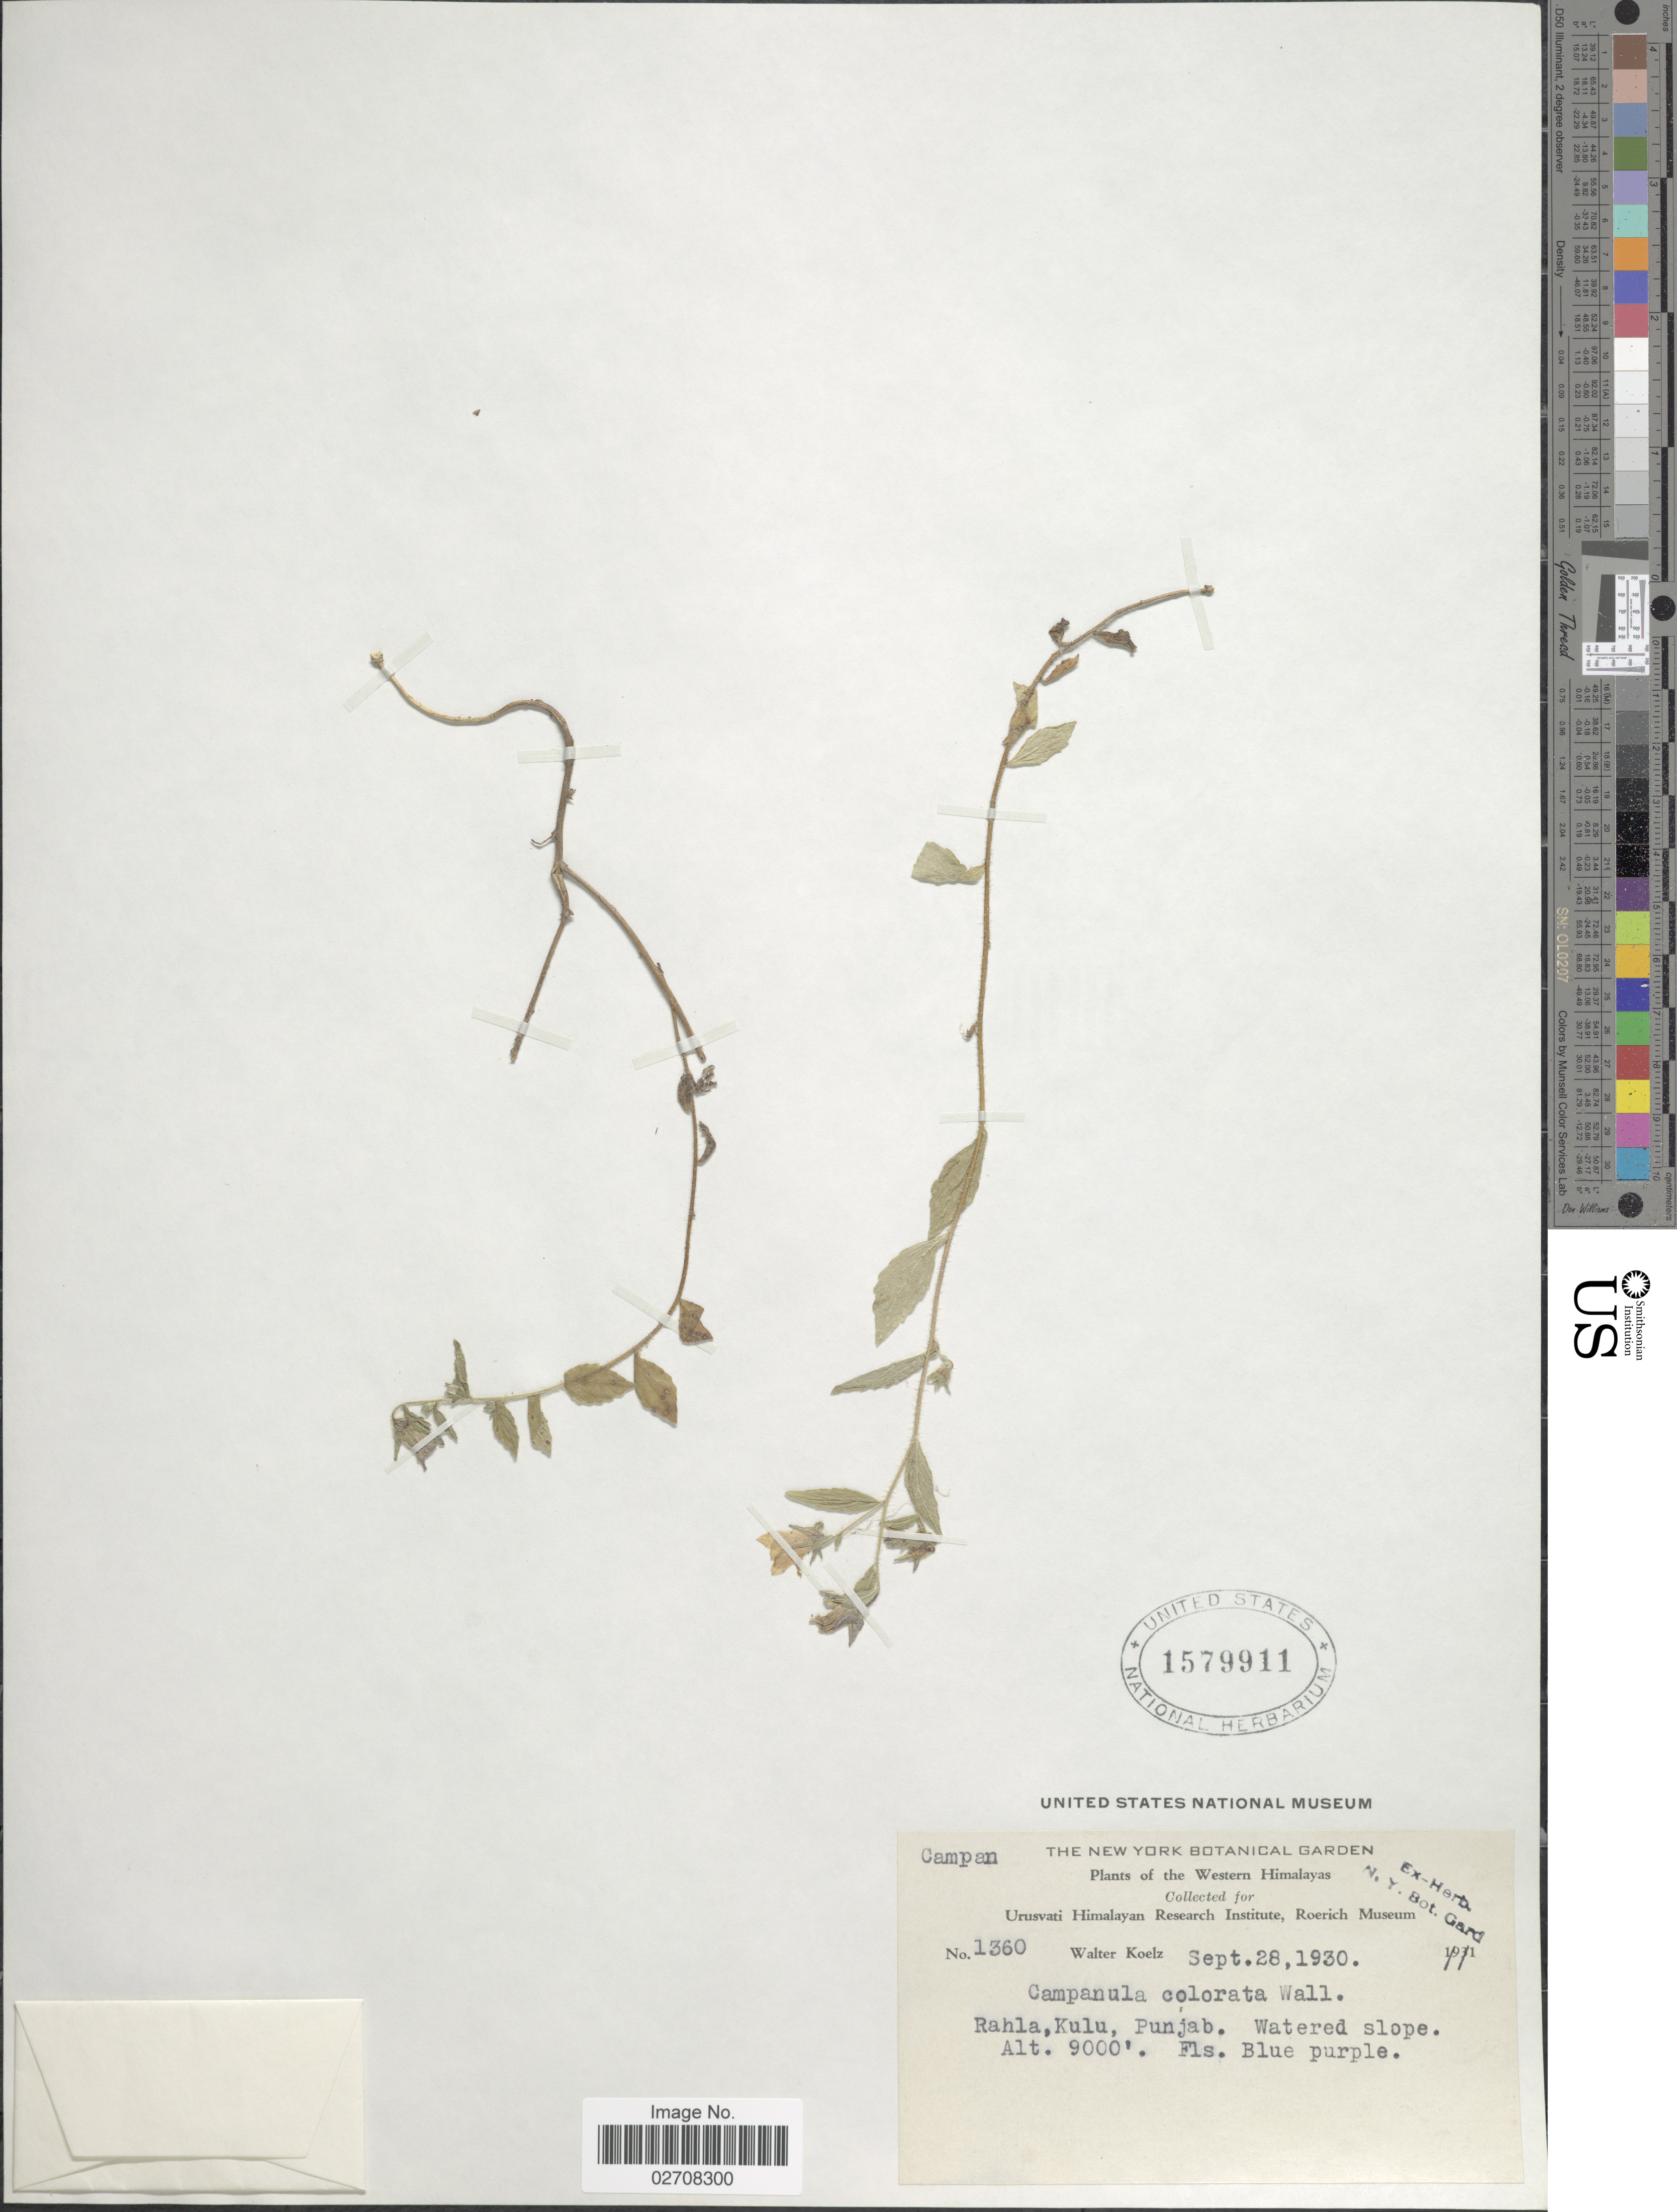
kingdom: Plantae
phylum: Tracheophyta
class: Magnoliopsida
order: Asterales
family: Campanulaceae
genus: Campanula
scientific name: Campanula colorata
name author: Wall.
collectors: W. N. Koelz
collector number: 1360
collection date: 1930-09-28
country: India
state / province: Punjab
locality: Western Himalayas. Rahla, Kulu.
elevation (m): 2743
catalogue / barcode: US 1579911